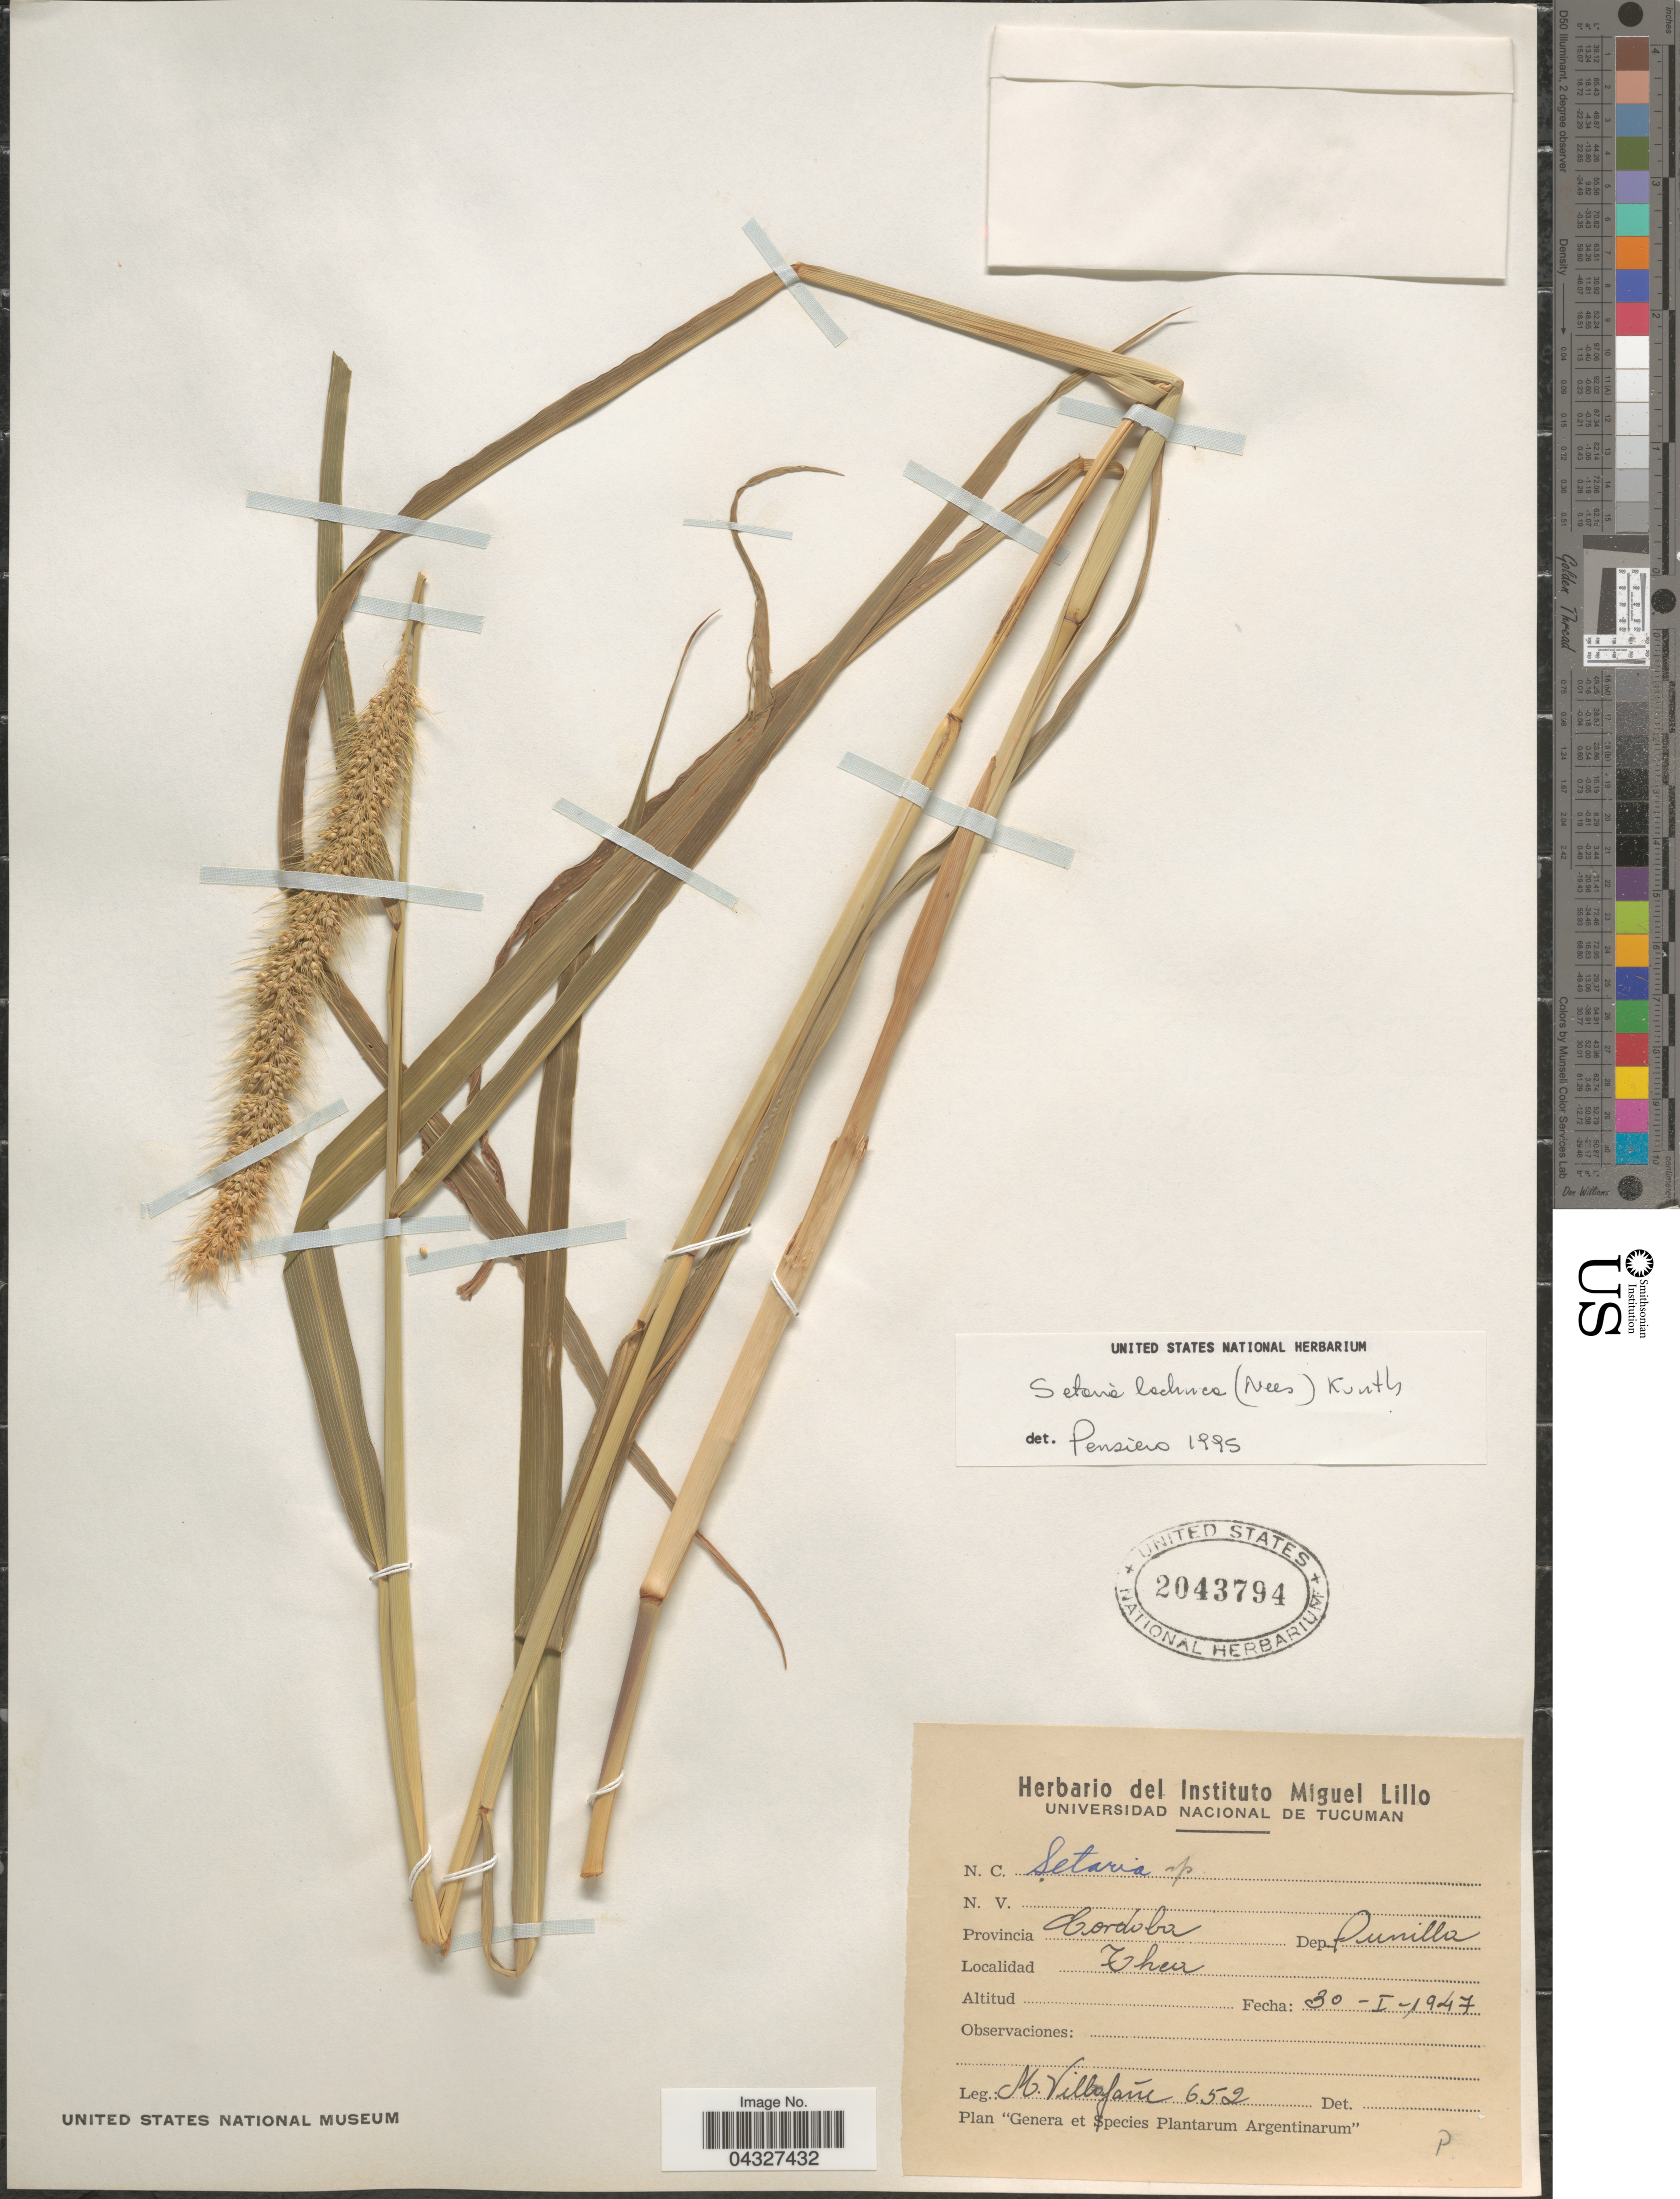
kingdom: Plantae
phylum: Tracheophyta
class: Liliopsida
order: Poales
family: Poaceae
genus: Setaria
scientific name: Setaria lachnea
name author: (Nees) Kunth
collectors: M. Villafane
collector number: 652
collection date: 1947-01-30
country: Argentina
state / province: Cordoba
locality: Provincia Cordoba. Dep. Punilla. Thea.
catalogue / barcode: US 2043794